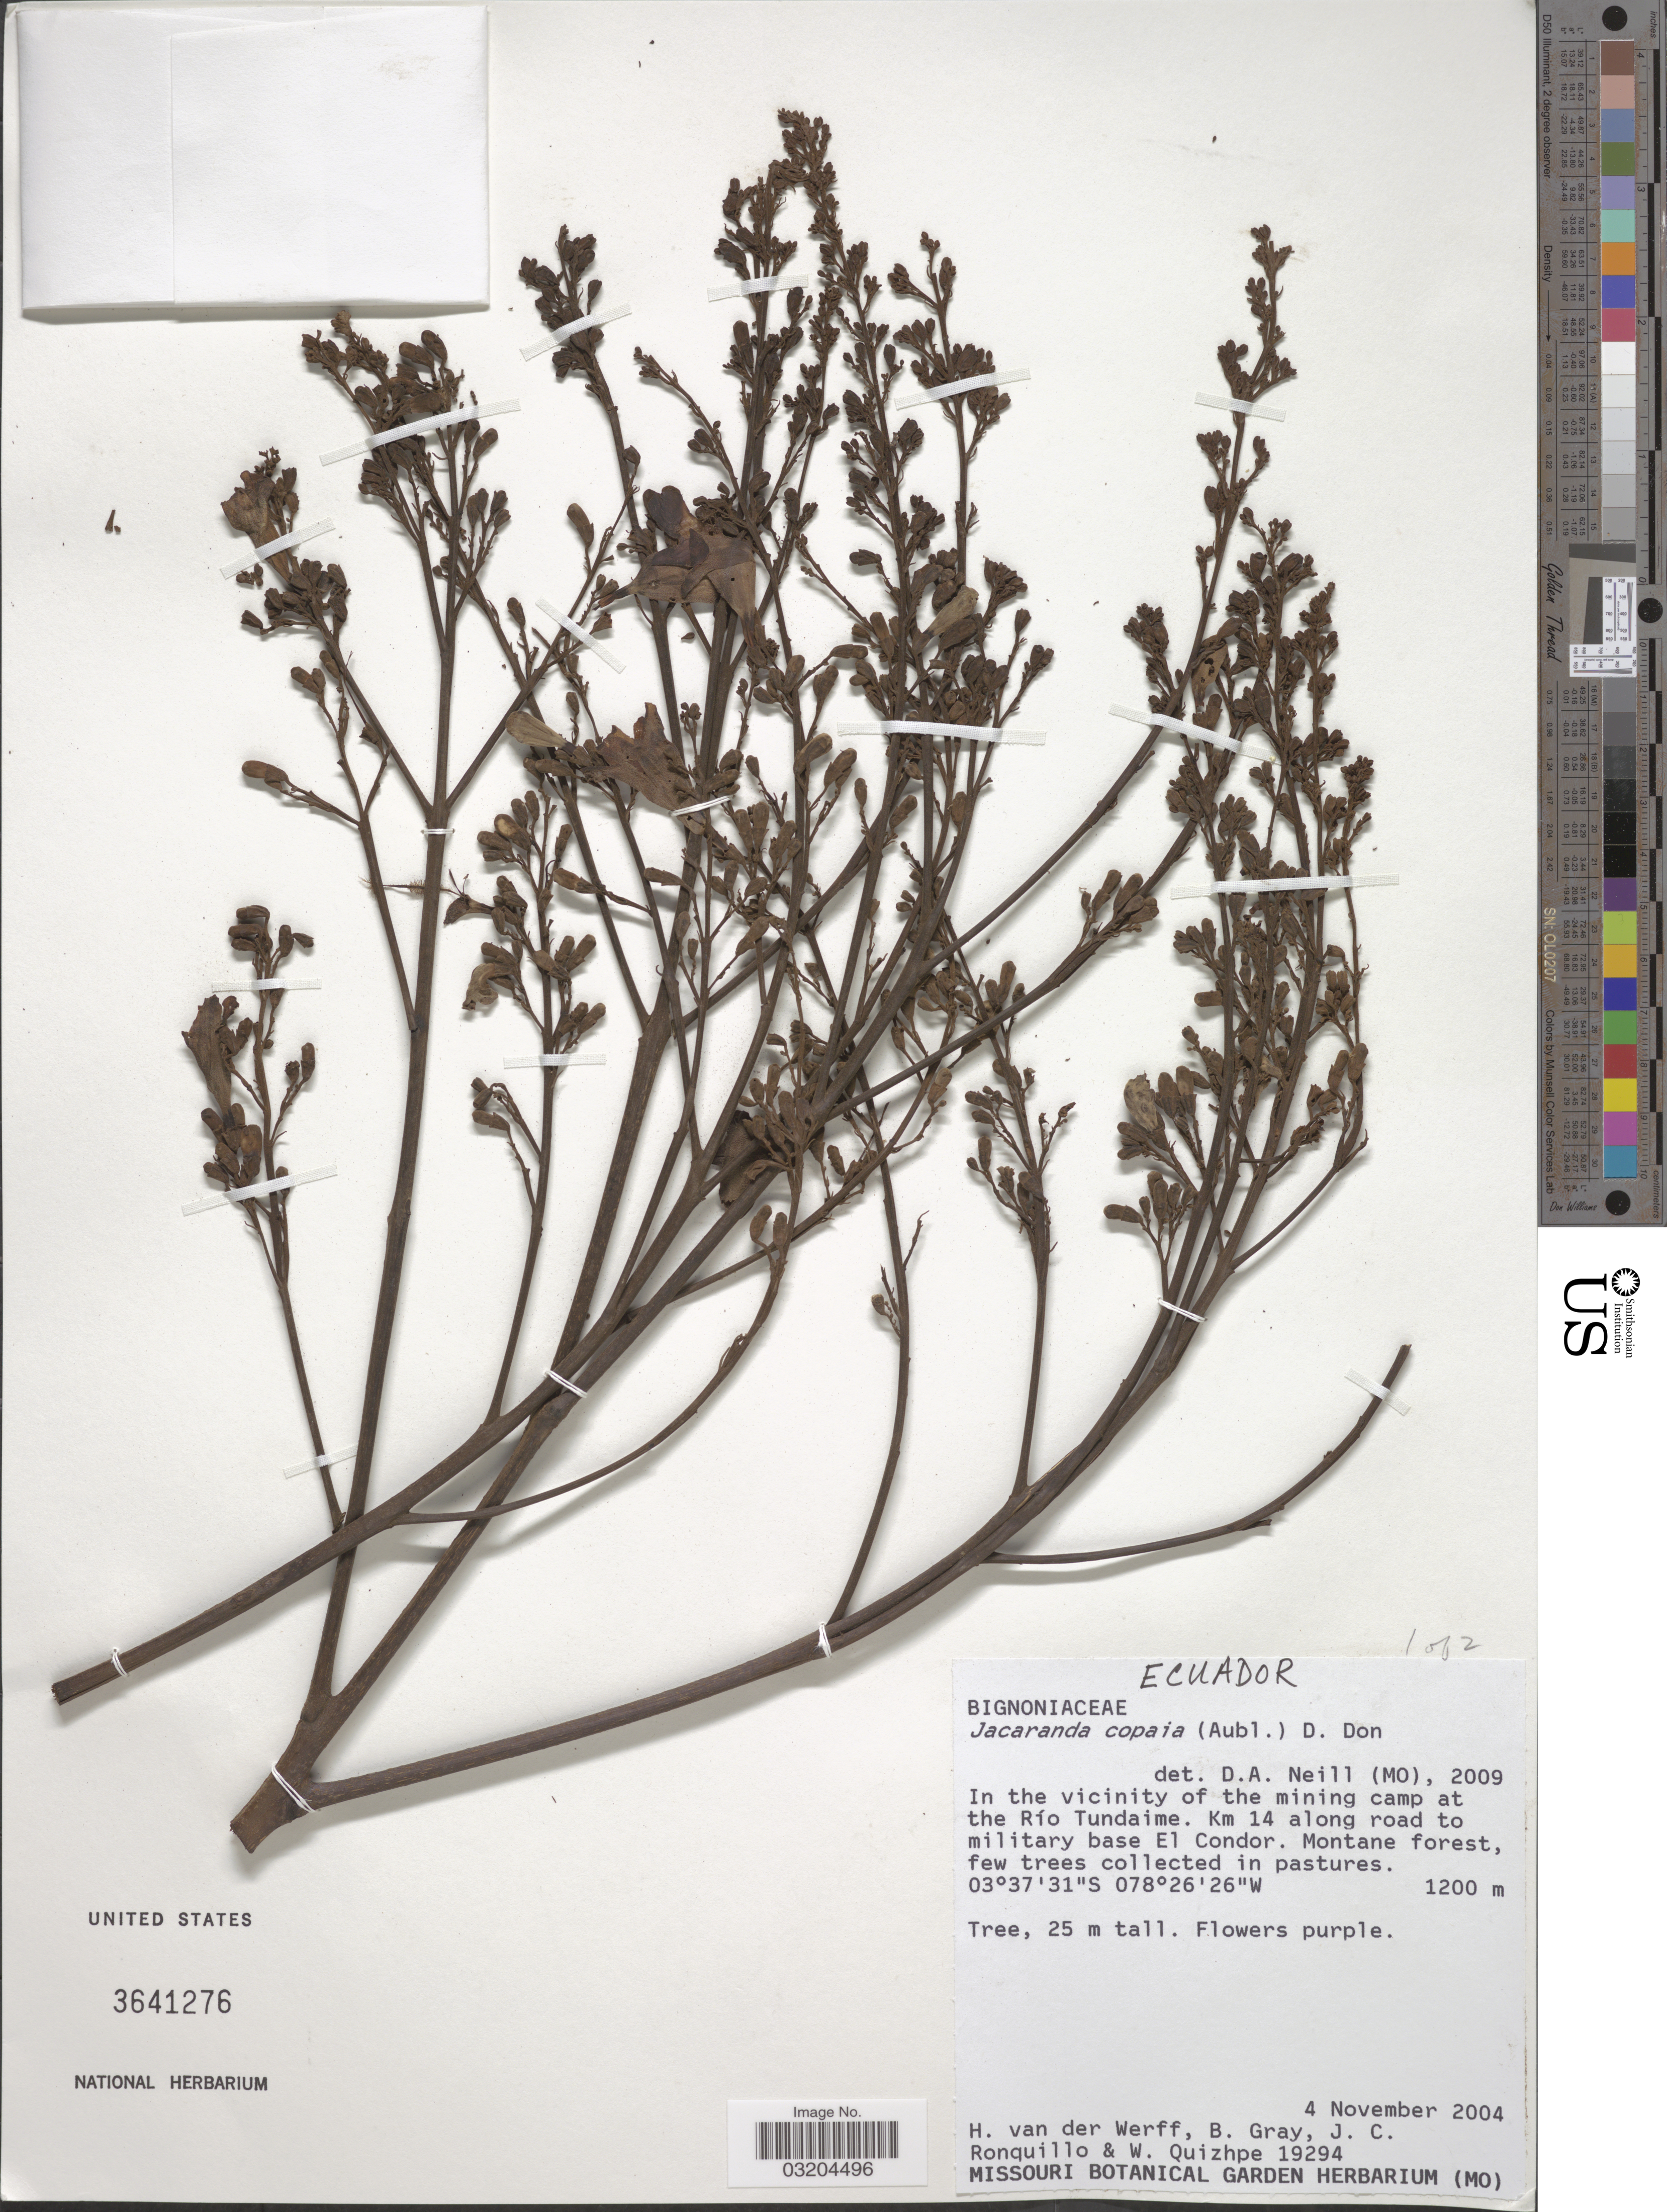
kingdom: Plantae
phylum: Tracheophyta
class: Magnoliopsida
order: Lamiales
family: Bignoniaceae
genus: Jacaranda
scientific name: Jacaranda copaia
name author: (Aubl.) D. Don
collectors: H. van der Werff, B. Gray, J. Ronquillo & W. Quizhpe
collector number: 19294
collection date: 2004-11-04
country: Ecuador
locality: In the vicinity of the mining camp at the Río Tundaime. Km 14 along road to military base El Condor.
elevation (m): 1200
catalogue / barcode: US 3641276